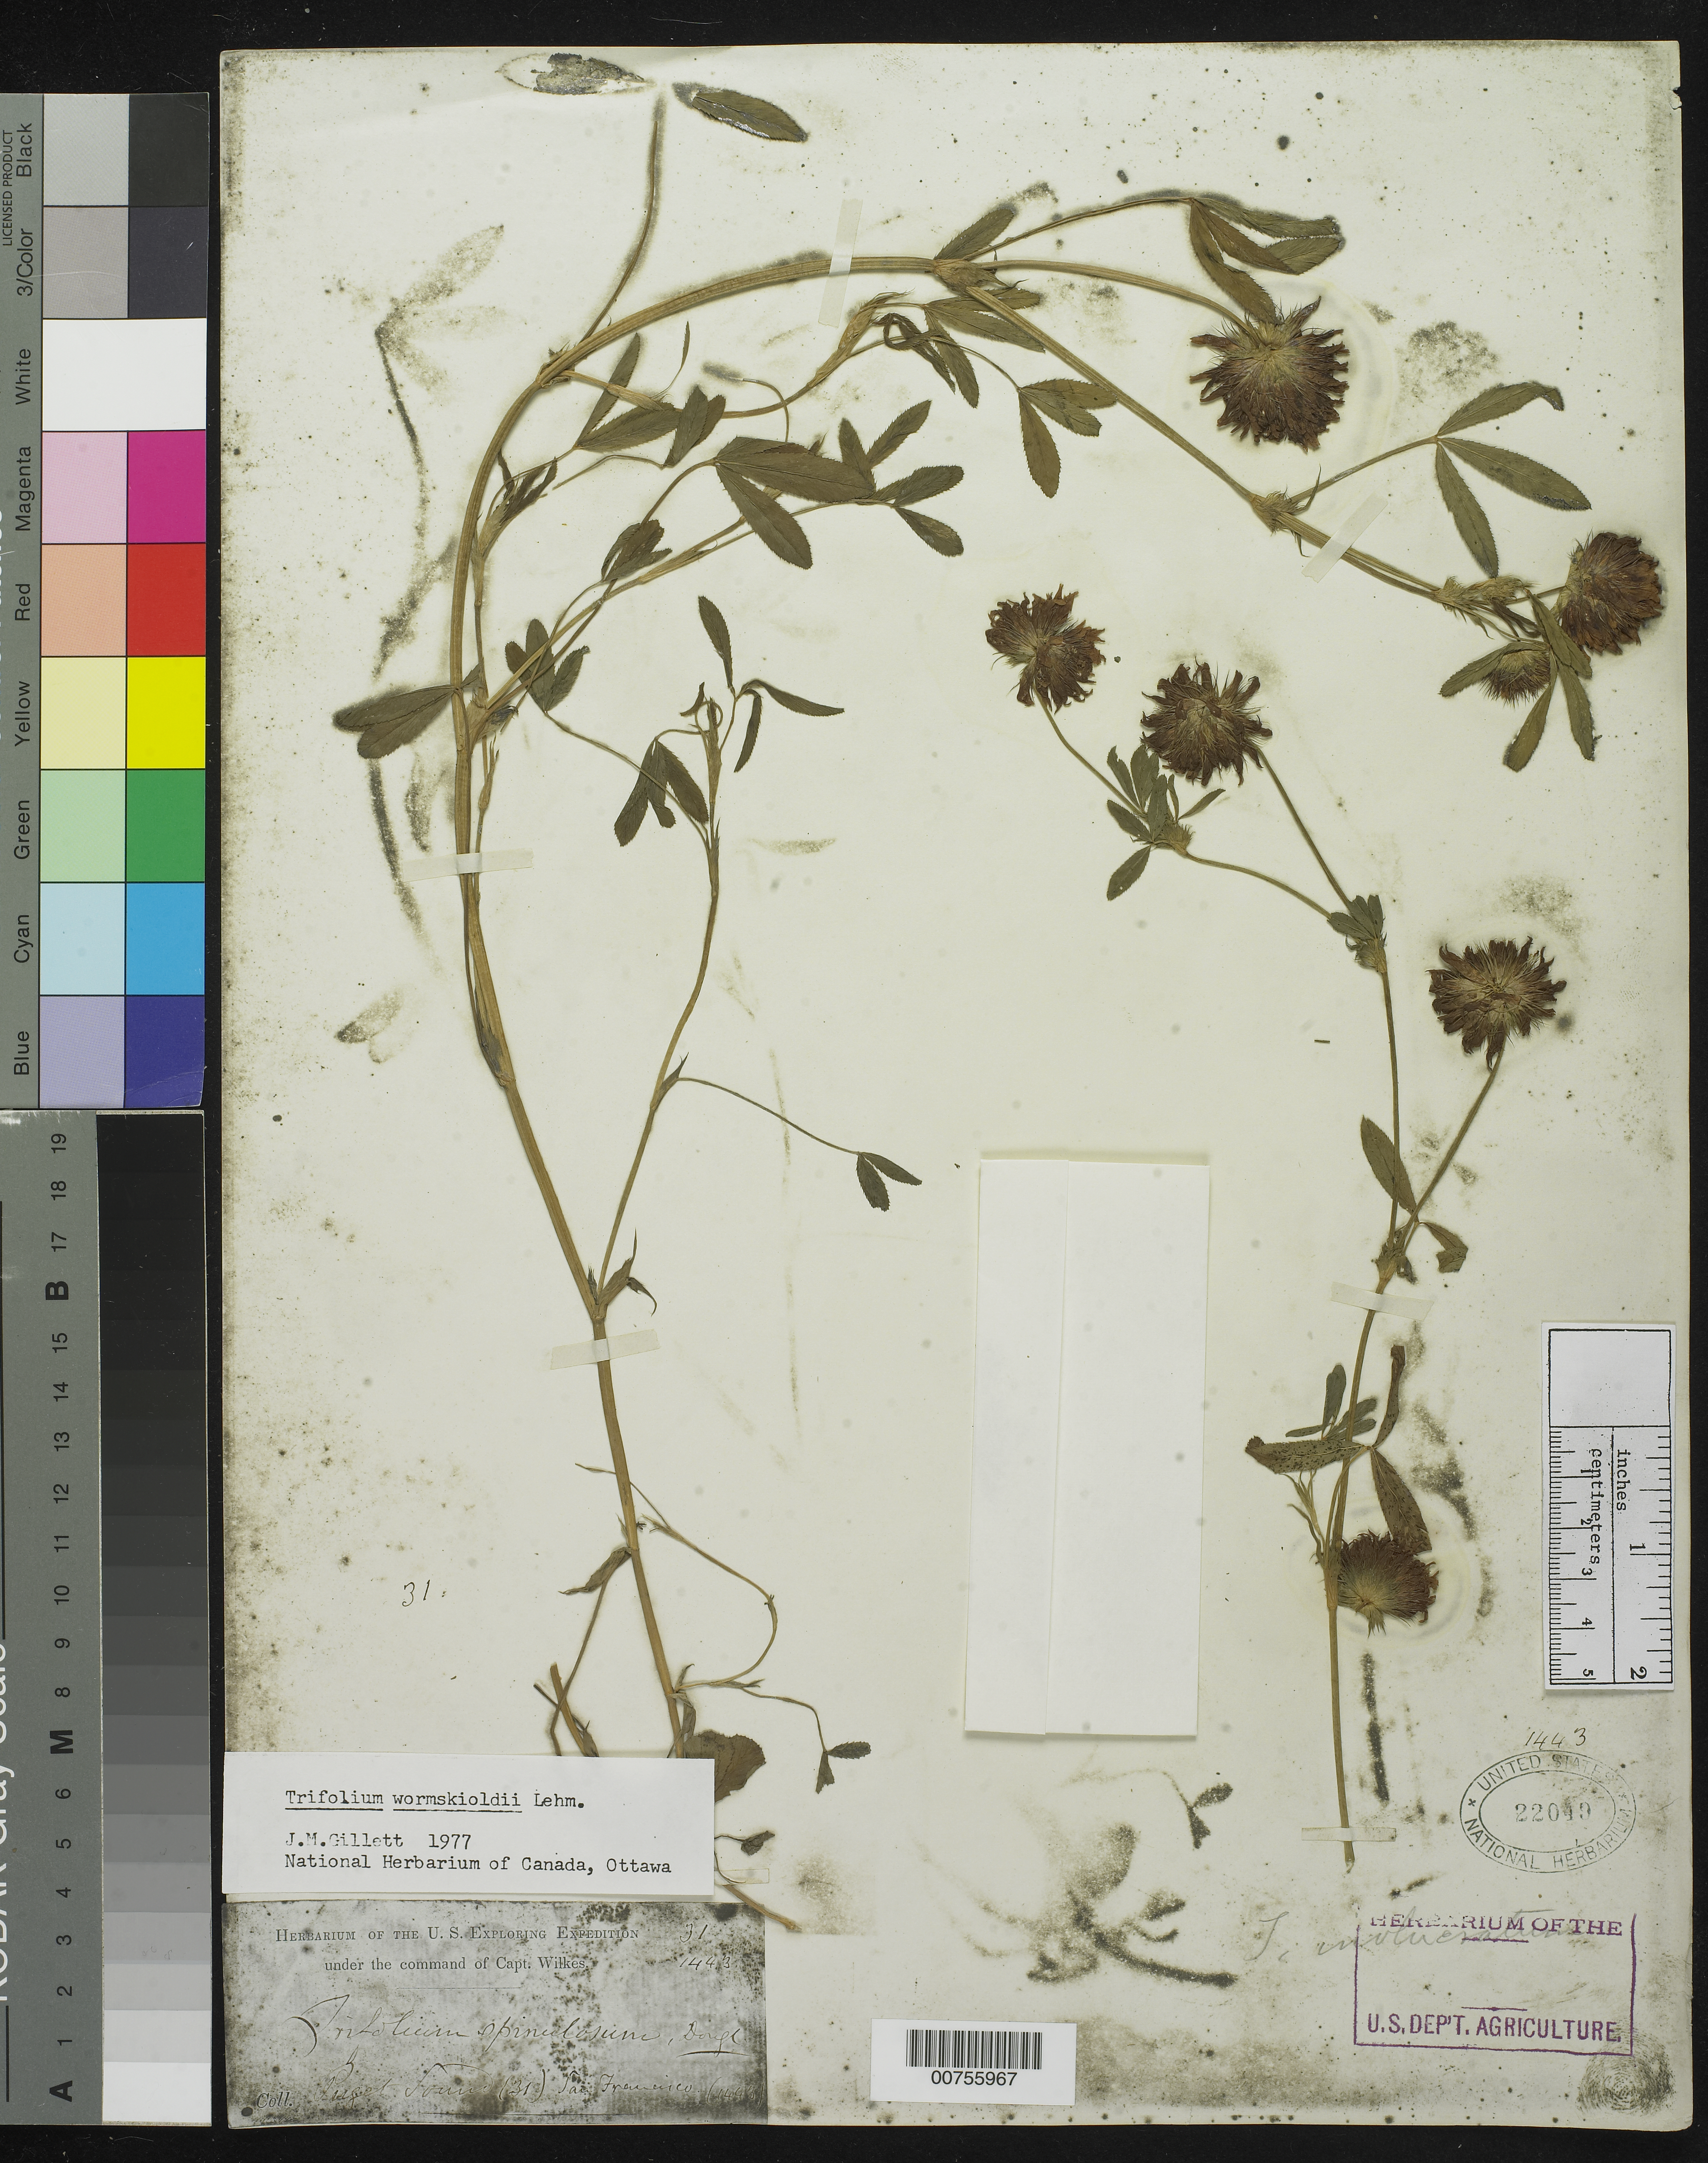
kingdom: Plantae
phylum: Tracheophyta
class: Magnoliopsida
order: Fabales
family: Fabaceae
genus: Trifolium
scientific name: Trifolium wormskioldii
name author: Lehm.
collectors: Wilkes Explor. Exped.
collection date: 1838/1842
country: United States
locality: Puget Sound and San Francisco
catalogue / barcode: US 20049